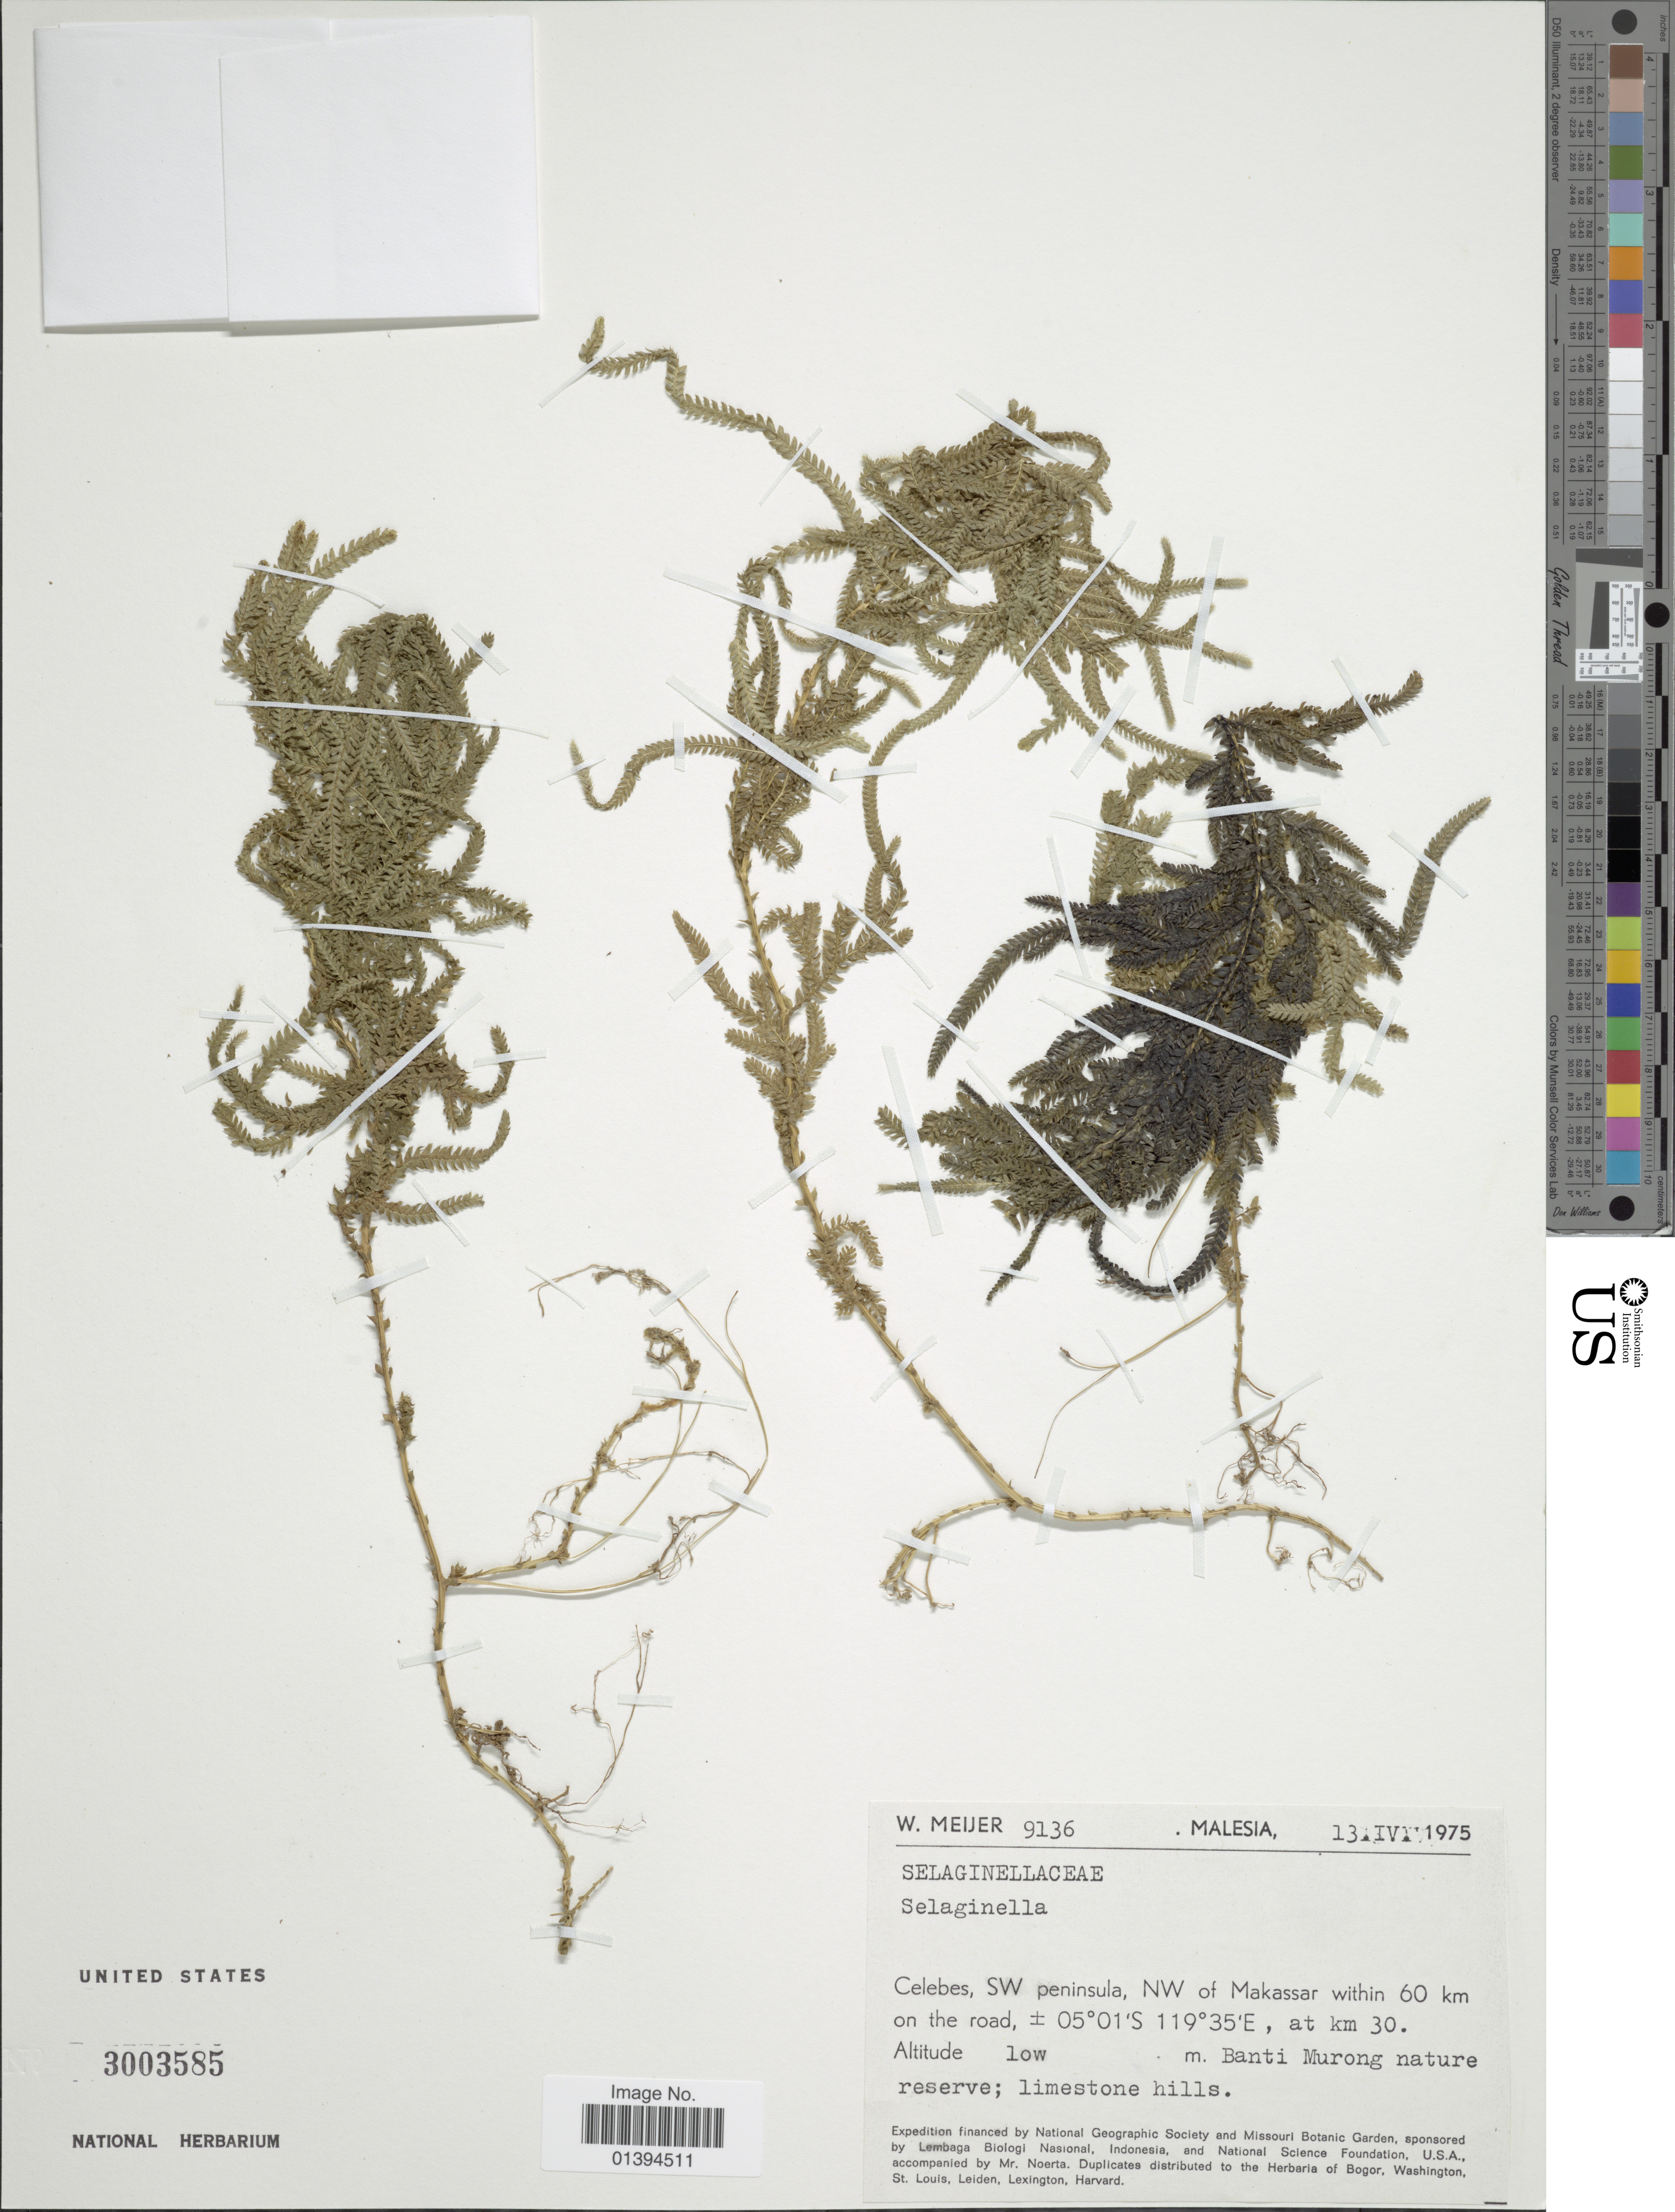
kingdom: Plantae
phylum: Tracheophyta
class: Lycopodiopsida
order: Selaginellales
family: Selaginellaceae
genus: Selaginella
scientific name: Selaginella sp.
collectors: W. Meijer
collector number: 9136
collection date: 1975-04-13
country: Malaysia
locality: Malesia, Celebes, SW peninsula, NW of Makassar within 60 km on the road, at km 30. Banti Murong nature reserve.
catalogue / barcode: US 3003585